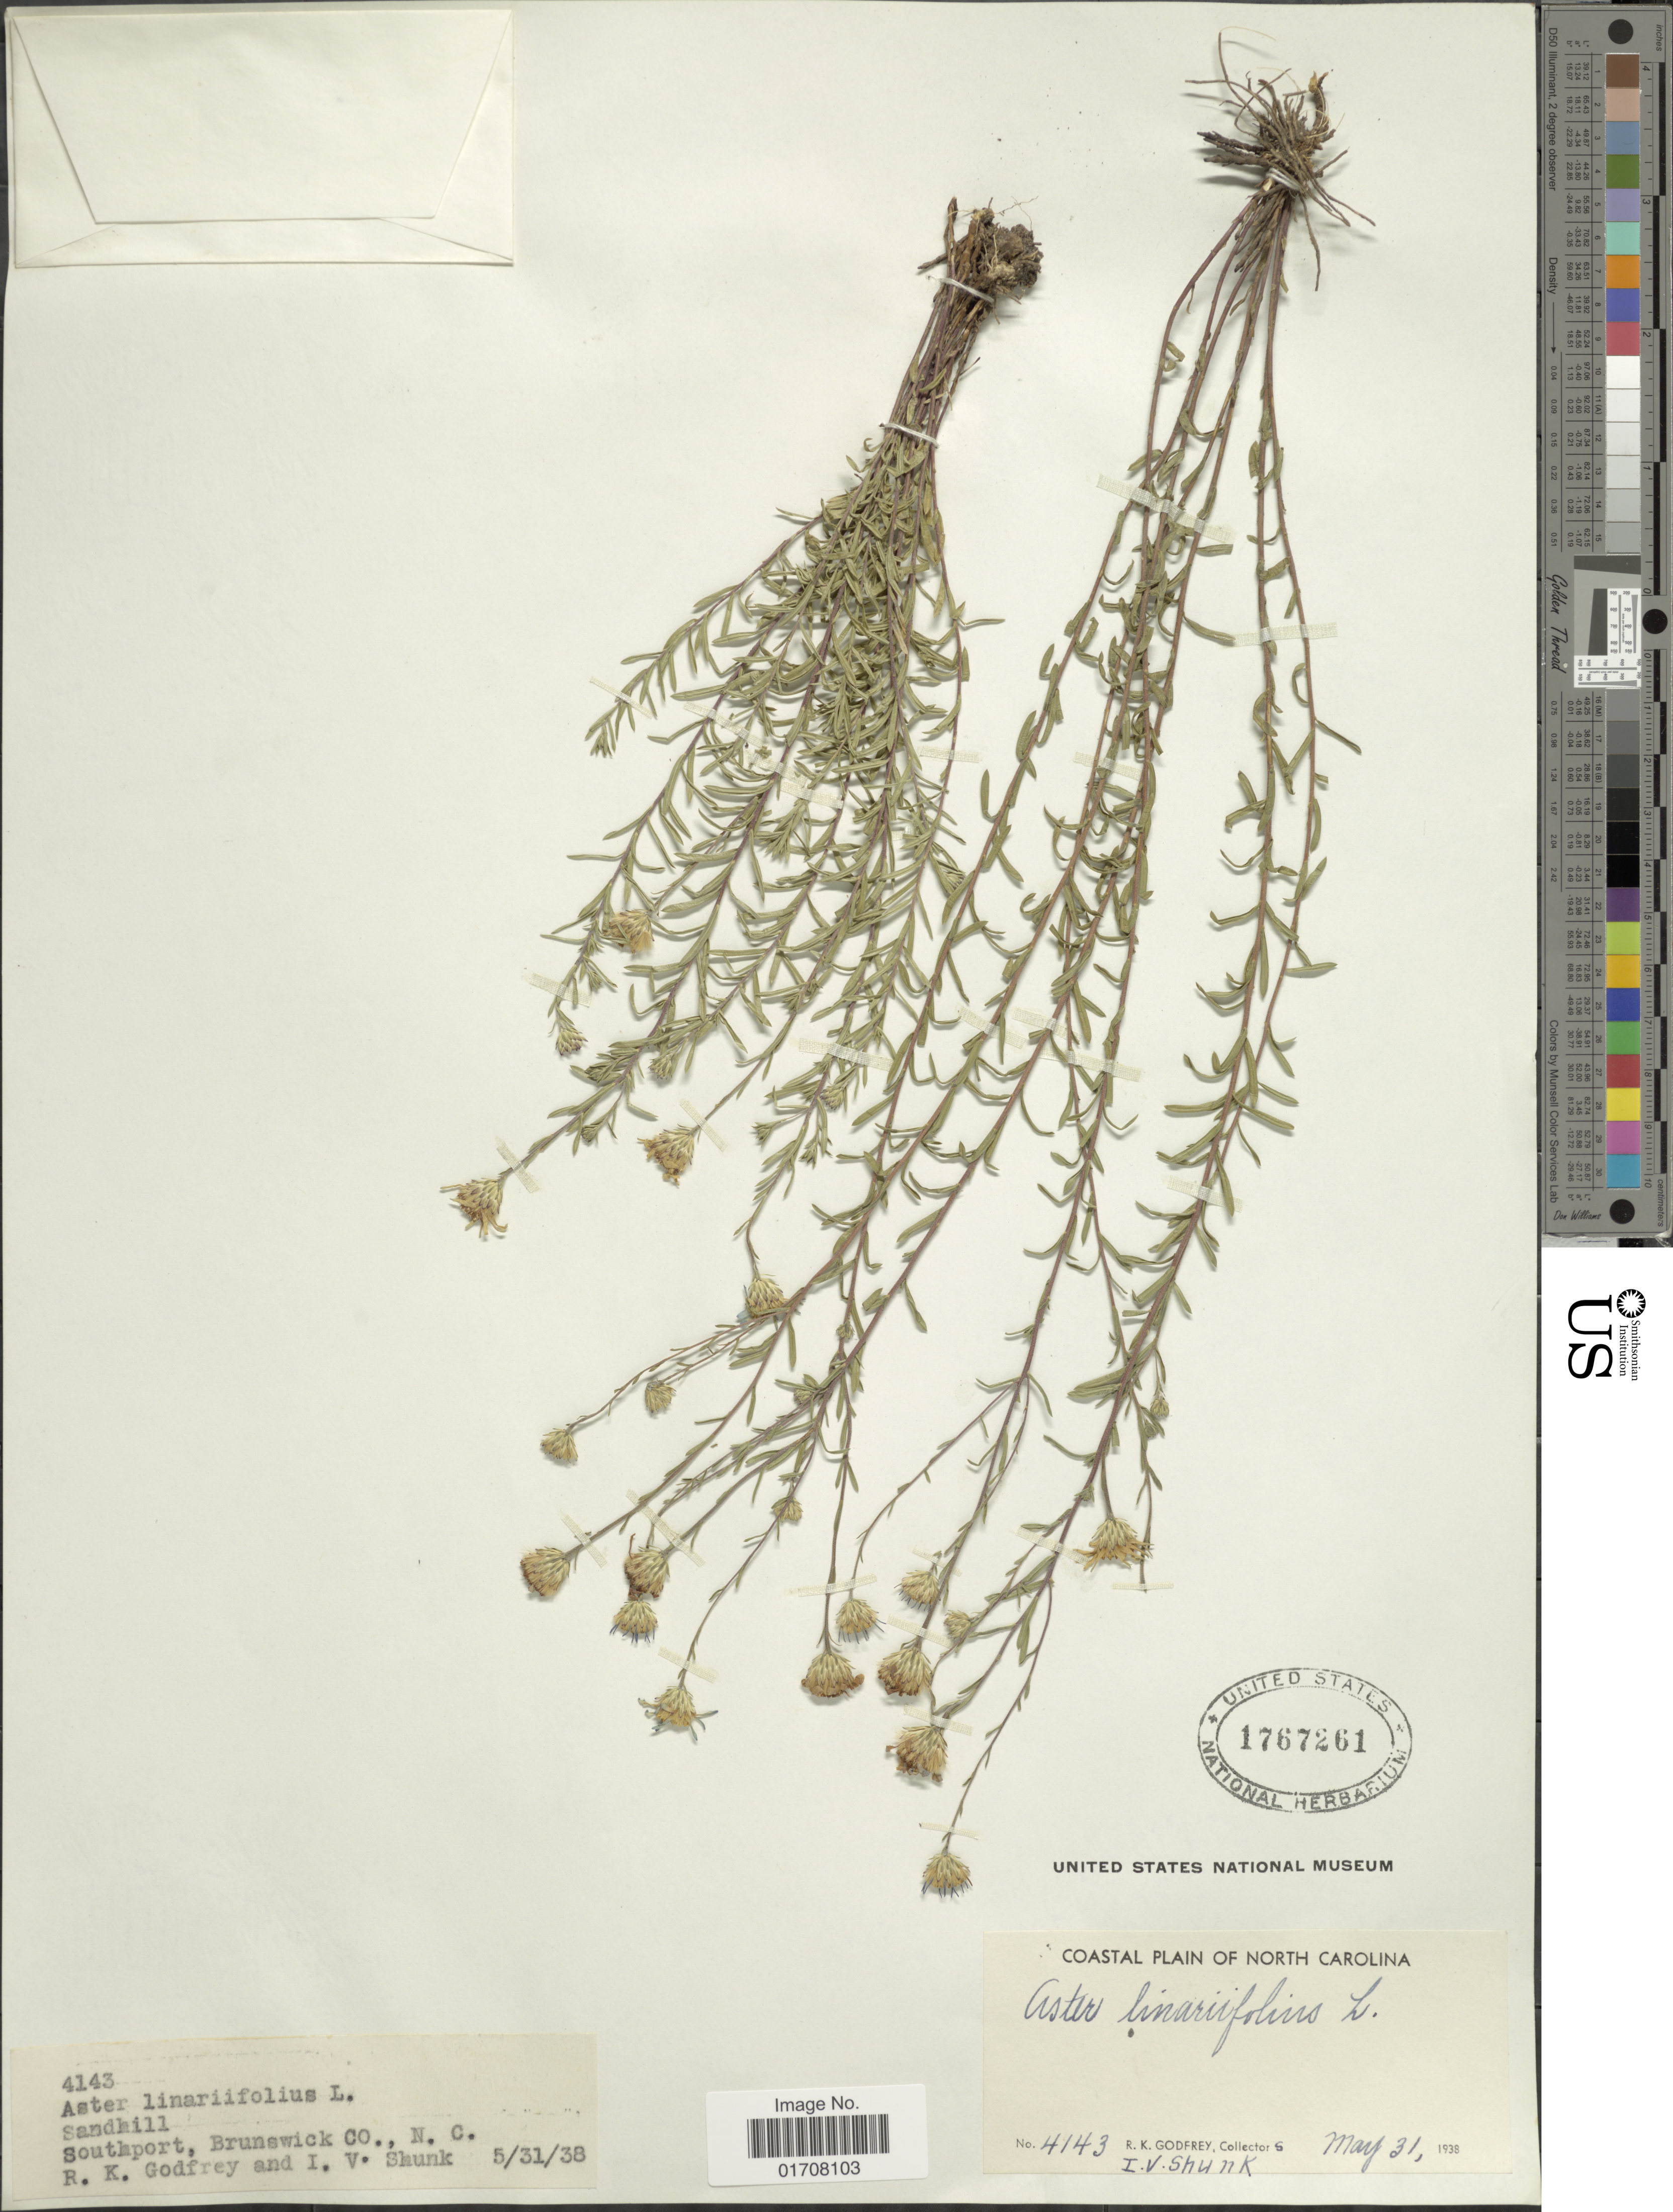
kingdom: Plantae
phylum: Tracheophyta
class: Magnoliopsida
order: Asterales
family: Asteraceae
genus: Ionactis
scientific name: Ionactis linariifolia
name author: (L.) Greene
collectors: R. K. Godfrey & I. Shunk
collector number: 4143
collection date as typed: Transcribed d/m/y: 31/5/38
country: United States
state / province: North Carolina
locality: Coastal Plain of North Carolina, Southport, Brunswick Co., N.C.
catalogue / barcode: US 1767261